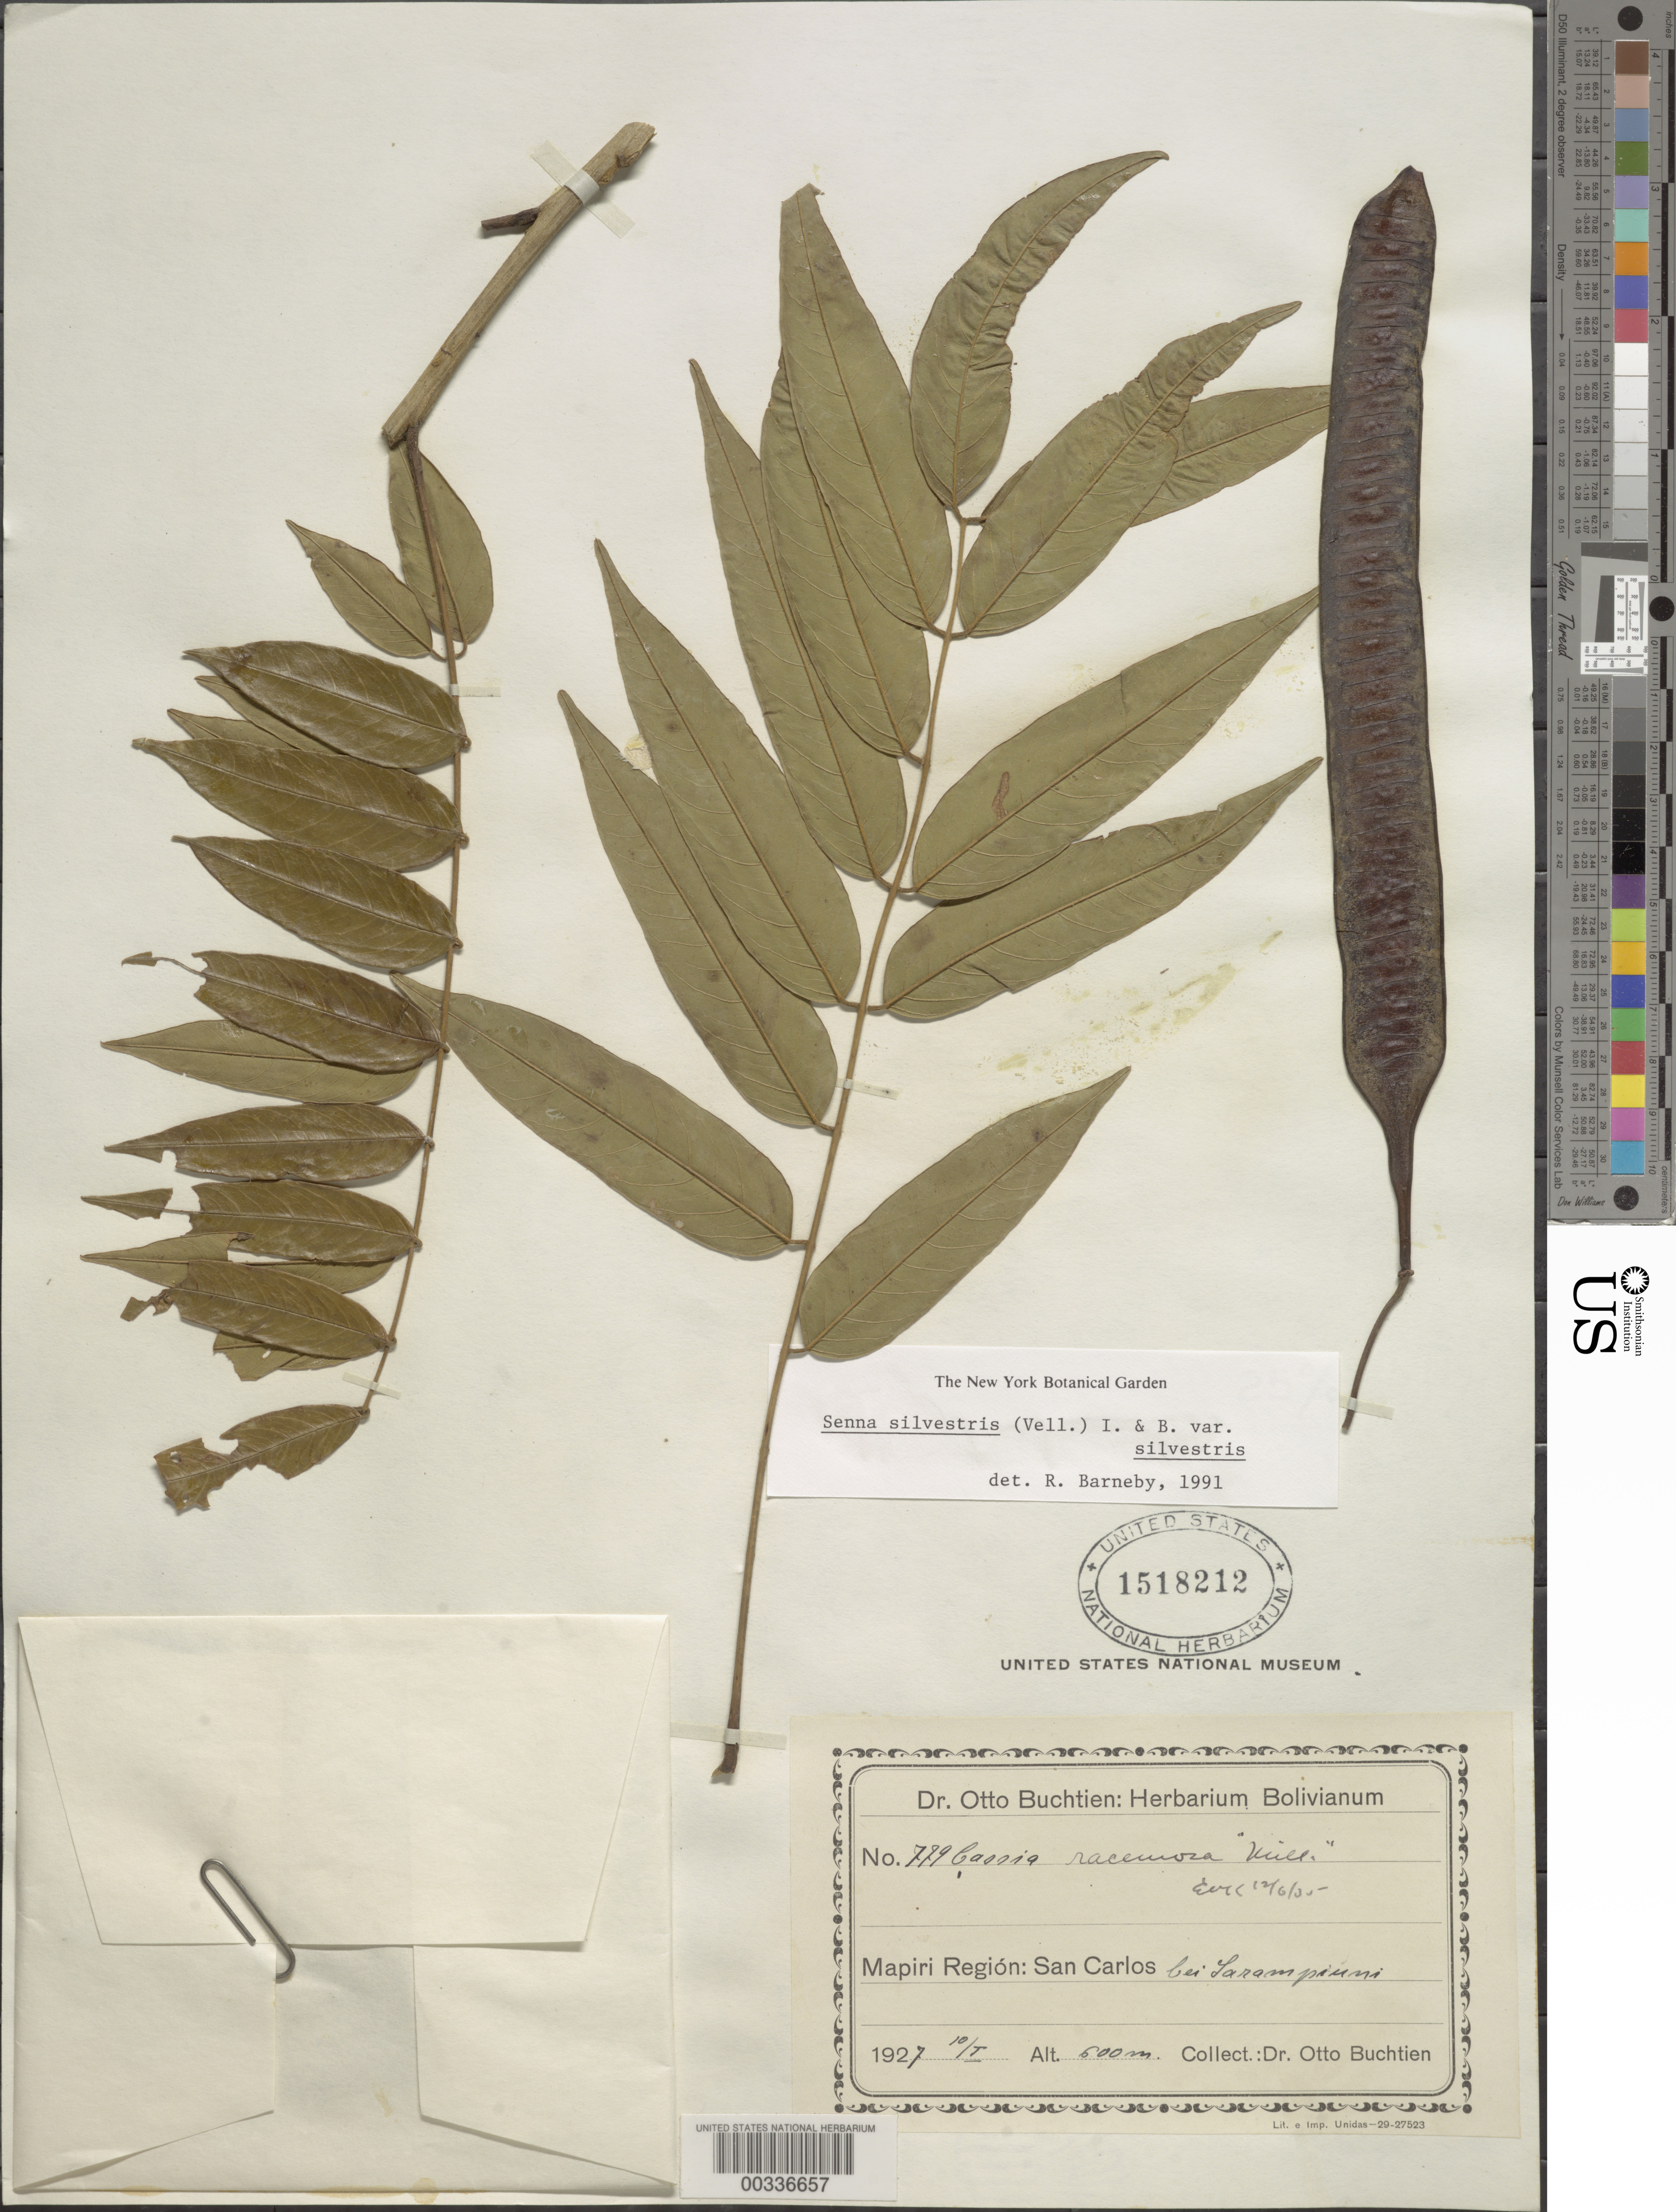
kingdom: Plantae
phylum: Tracheophyta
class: Magnoliopsida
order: Fabales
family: Fabaceae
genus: Senna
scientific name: Senna silvestris var. silvestris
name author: (Vell.) H.S. Irwin & Barneby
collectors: O. Buchtien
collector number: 779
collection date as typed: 10 May 1927 or 05 Oct 1927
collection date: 1927-05-10 or 1927-10-05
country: Bolivia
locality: Mapiri region; San Carlos by Sarampinni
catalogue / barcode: US 1518212